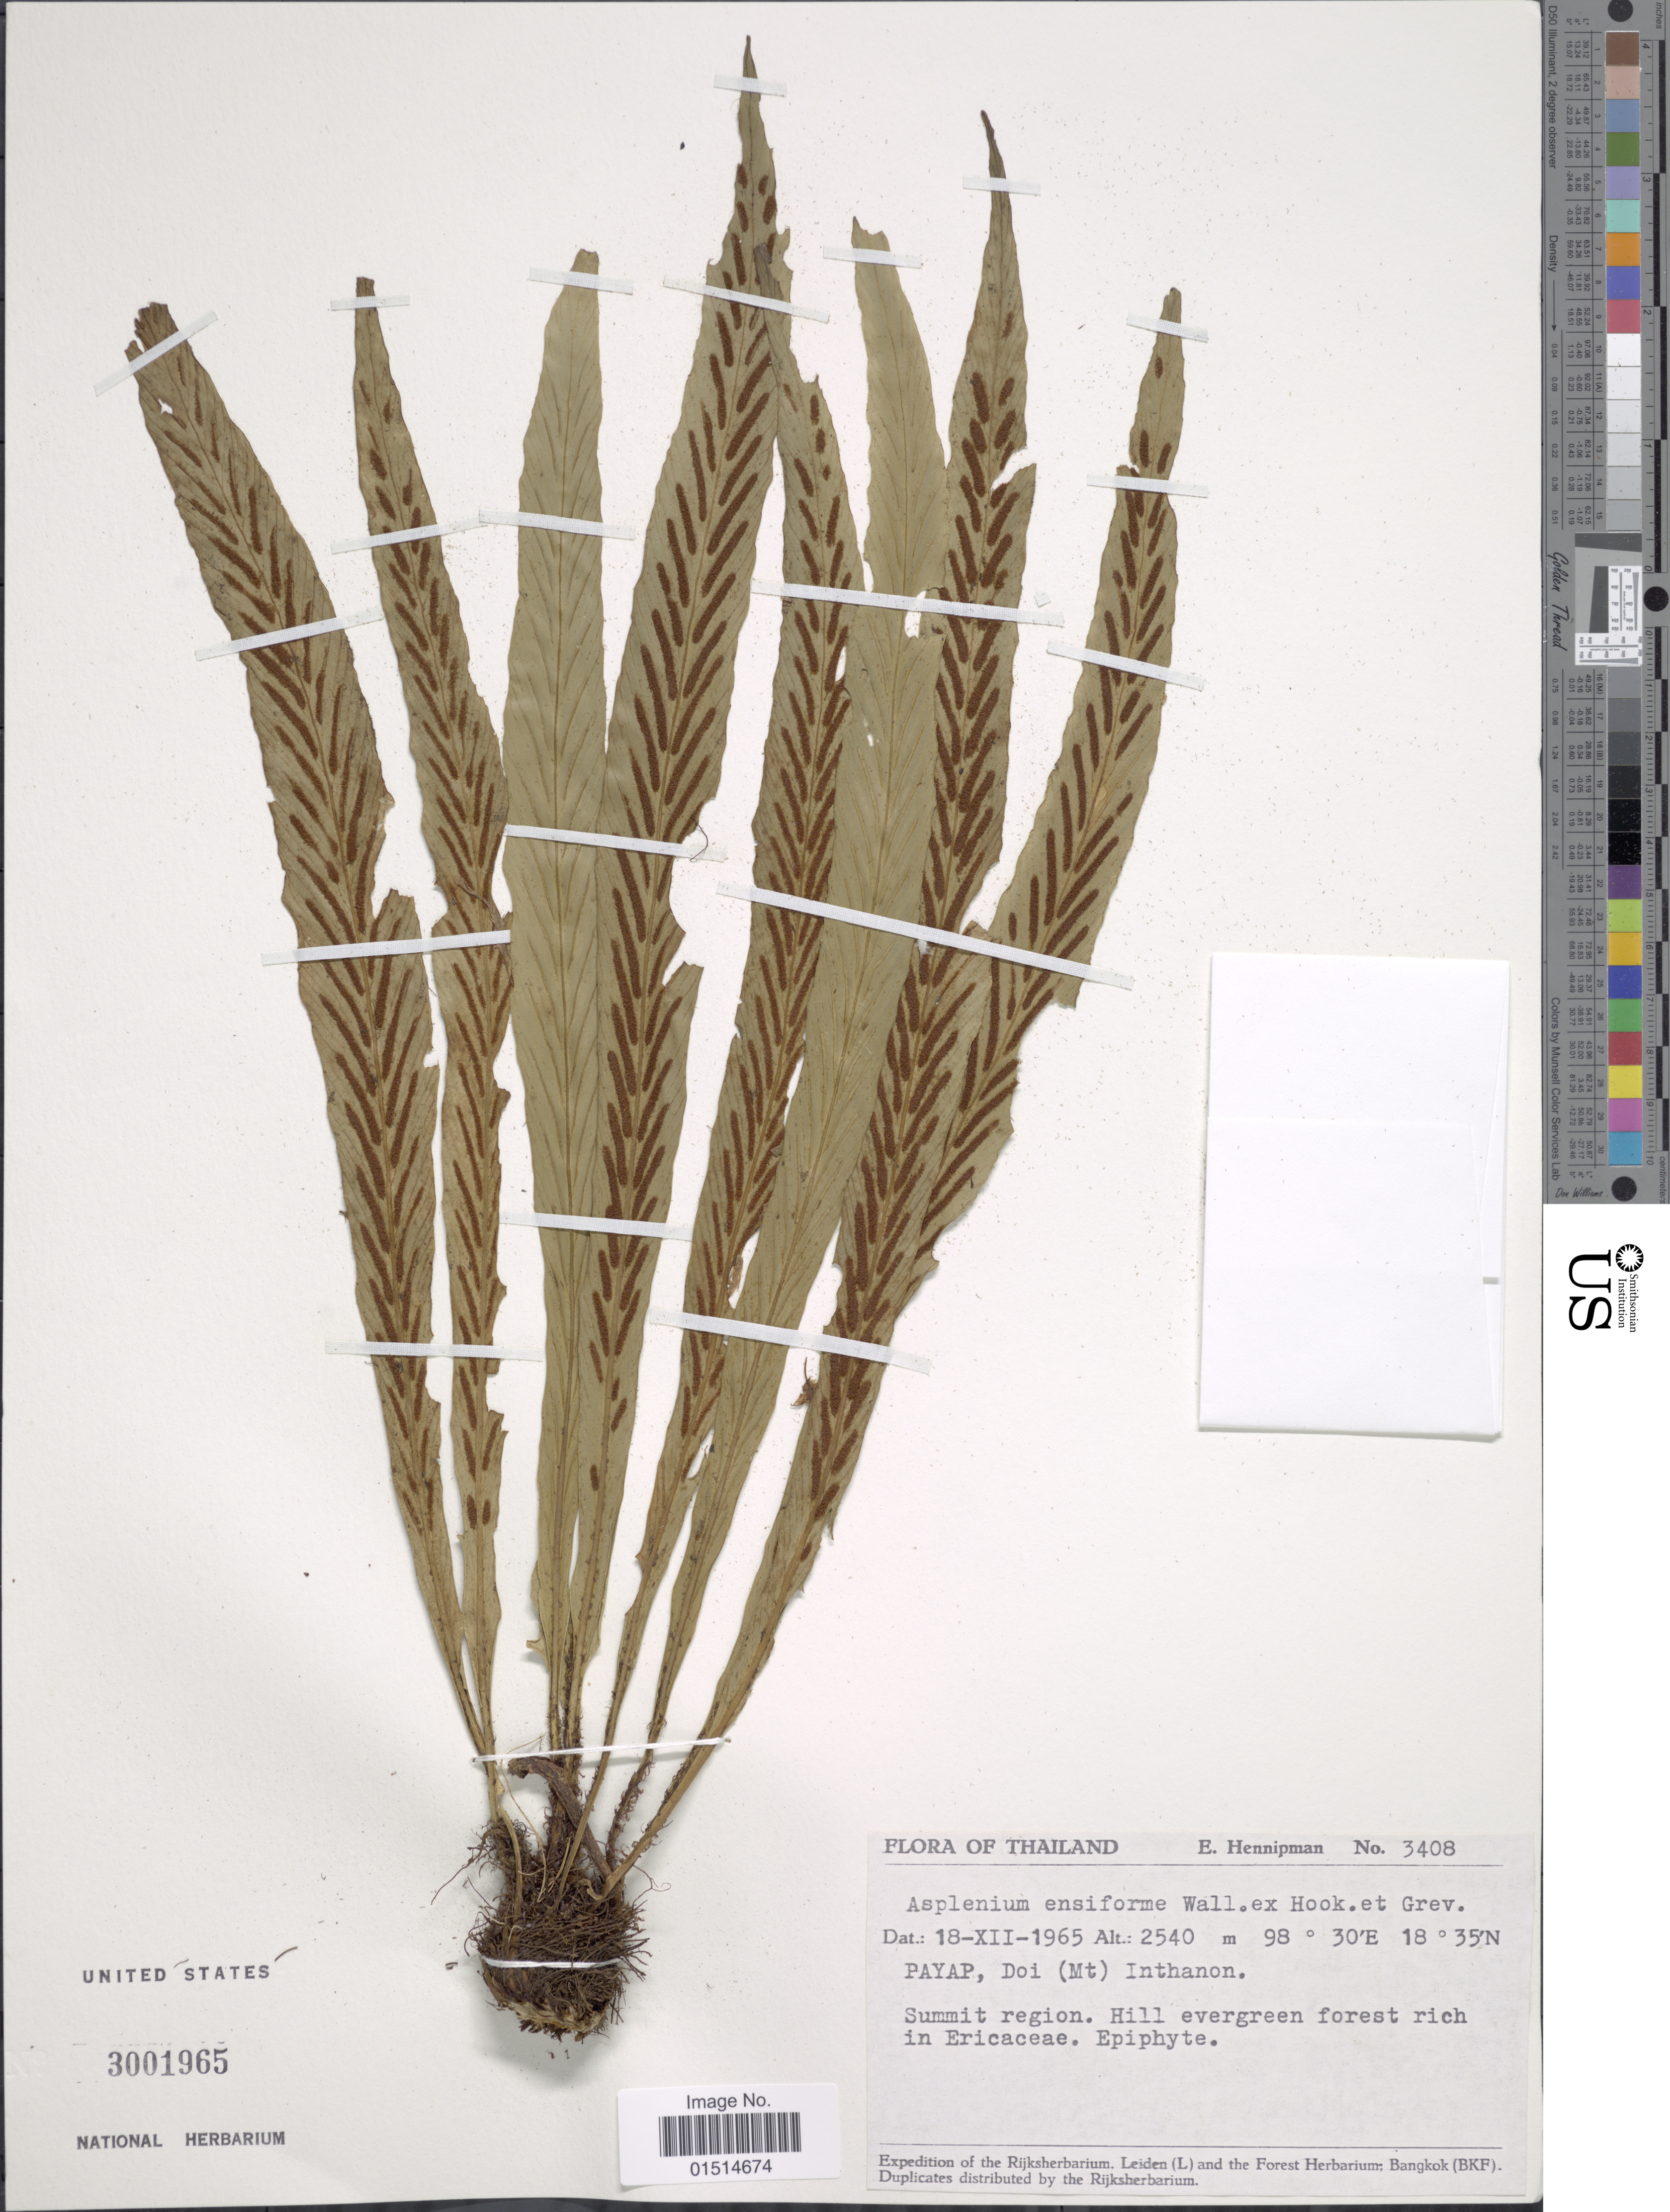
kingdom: Plantae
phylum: Tracheophyta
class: Polypodiopsida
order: Polypodiales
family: Aspleniaceae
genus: Asplenium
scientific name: Asplenium ensiforme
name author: Wall. ex Hook. & Grev.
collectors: E. Hennipman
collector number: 3408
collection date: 1965-12-18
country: Thailand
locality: Payap, Doi (Mt) Inthanon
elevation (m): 2540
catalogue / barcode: US 3001965